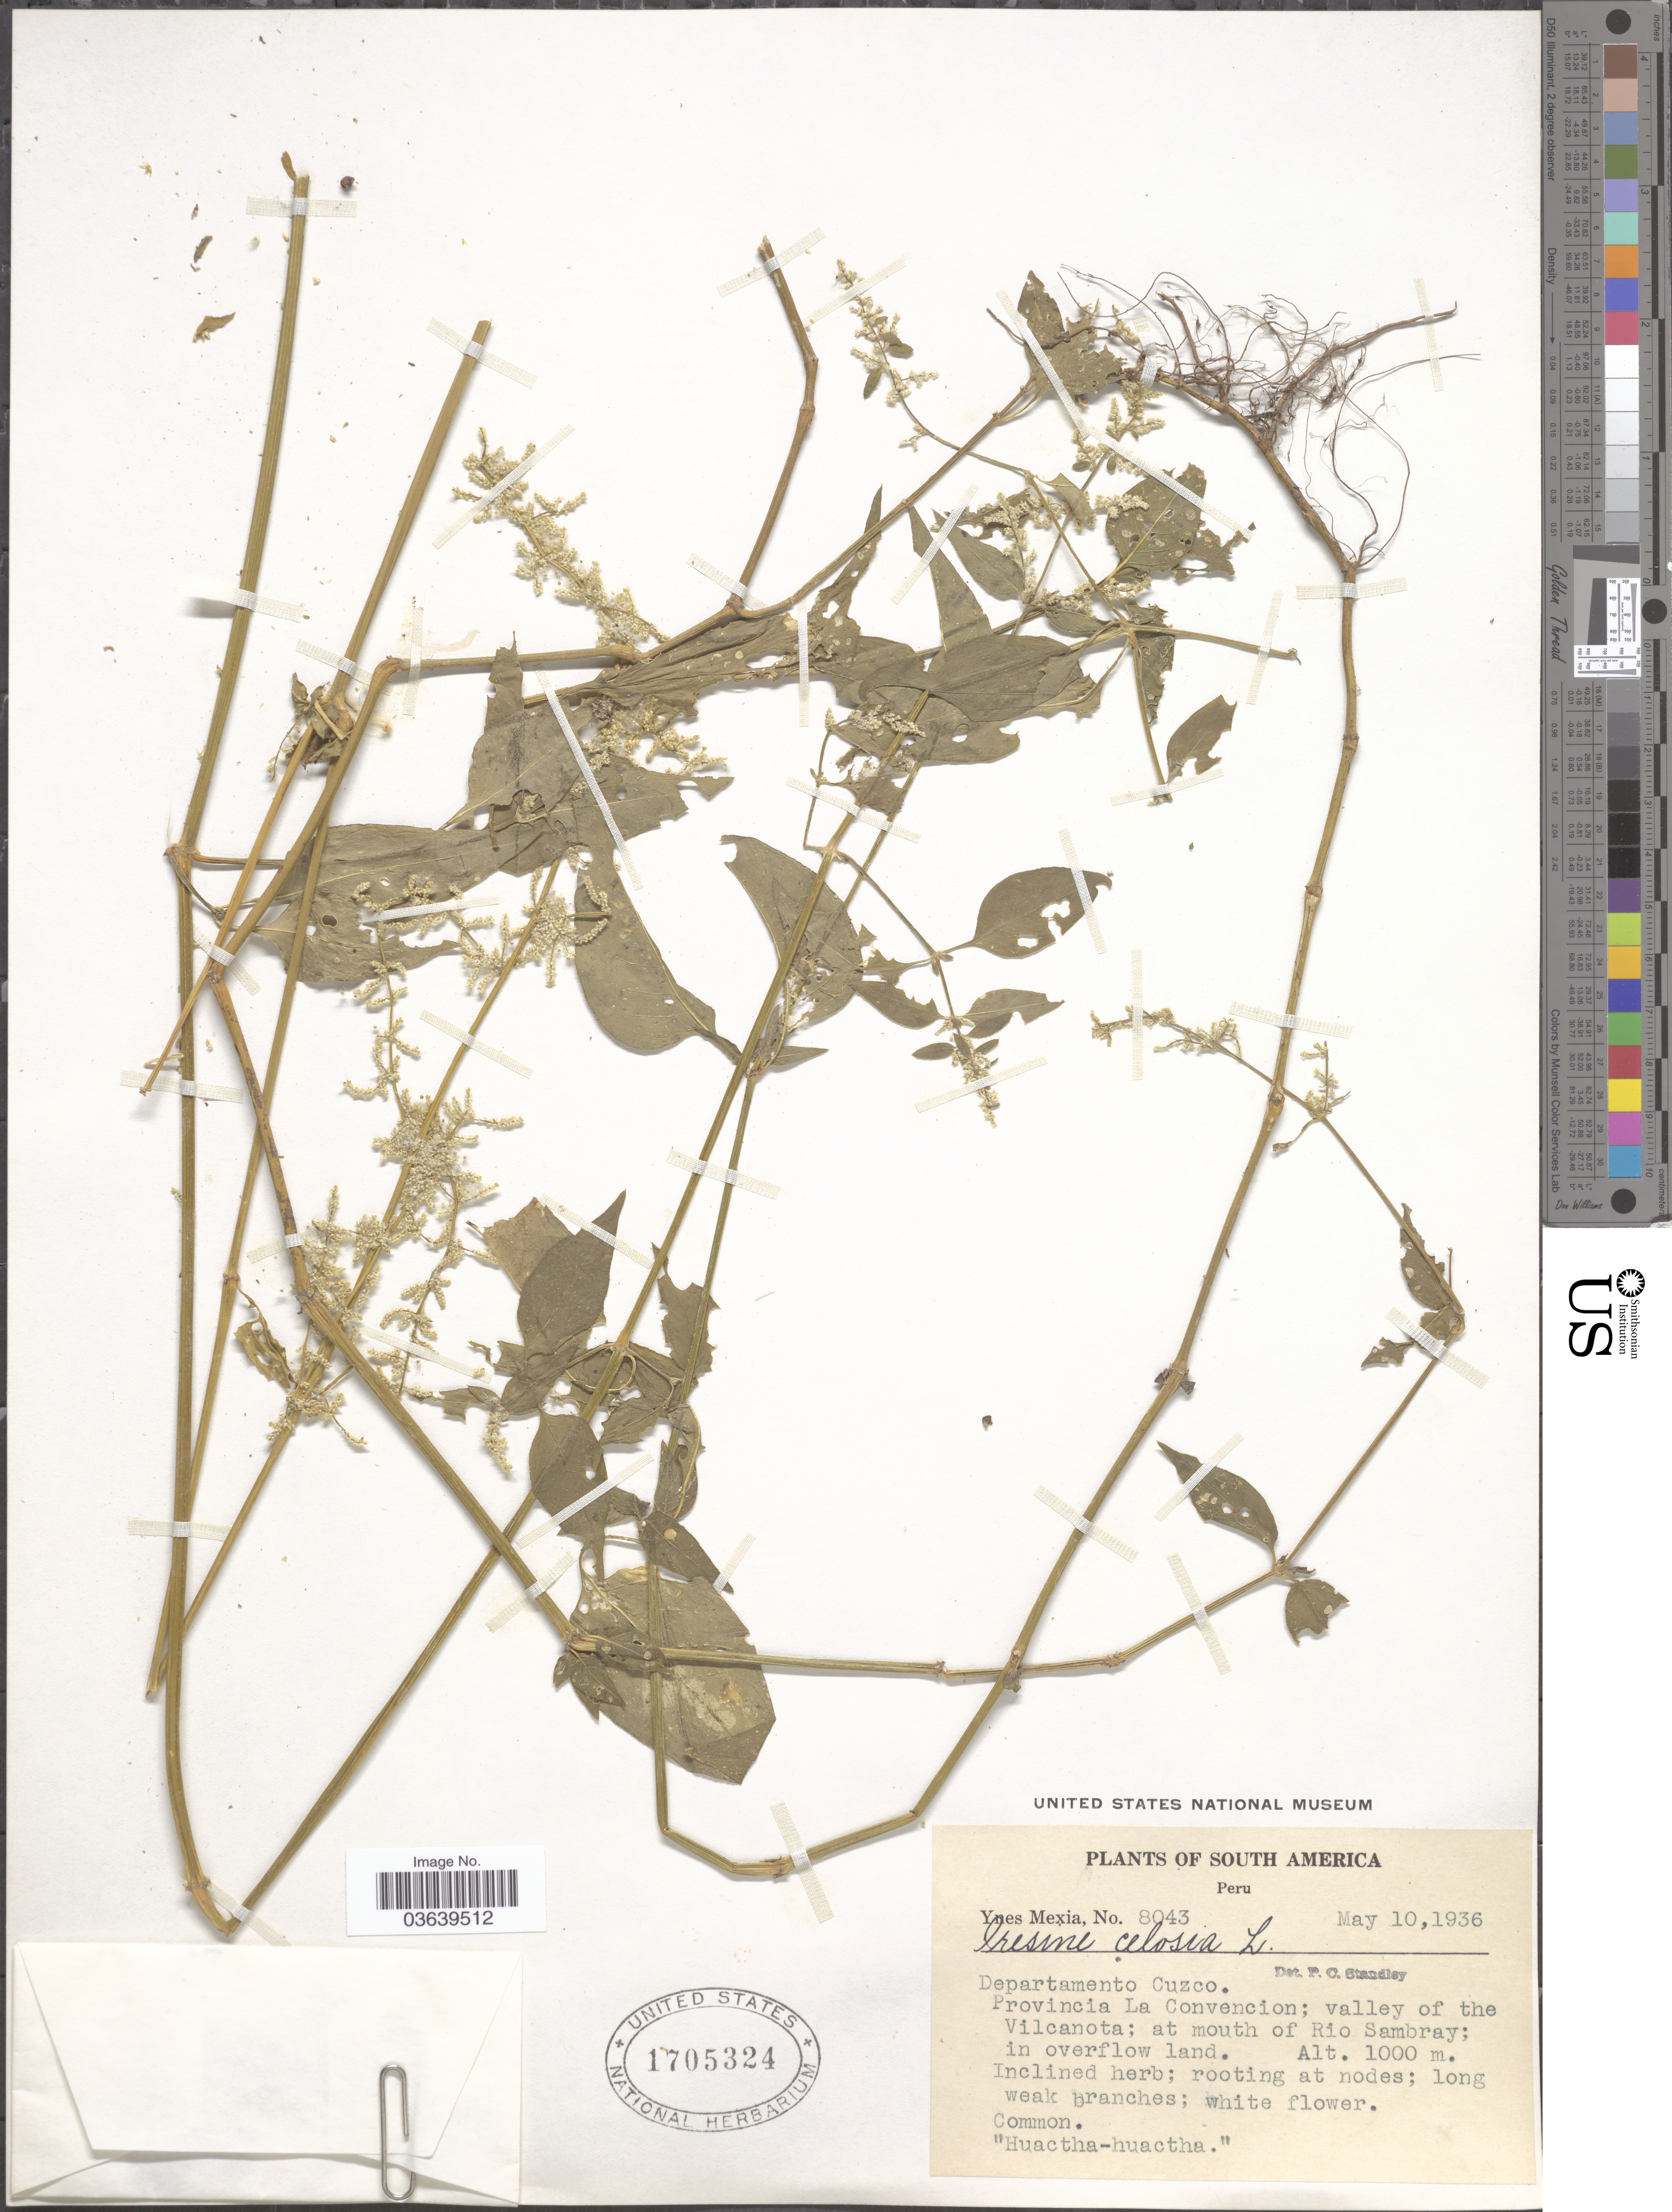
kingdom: Plantae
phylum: Tracheophyta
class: Magnoliopsida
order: Caryophyllales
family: Amaranthaceae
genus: Iresine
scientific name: Iresine celosia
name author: L.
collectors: Y. Mexia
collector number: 8043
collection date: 1936-05-10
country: Peru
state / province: Cusco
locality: Departamento Cuzco. Provincia La Convencion; valley of the Vilcanota; at mouth of Rio Sambray.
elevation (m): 1000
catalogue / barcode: US 1705324